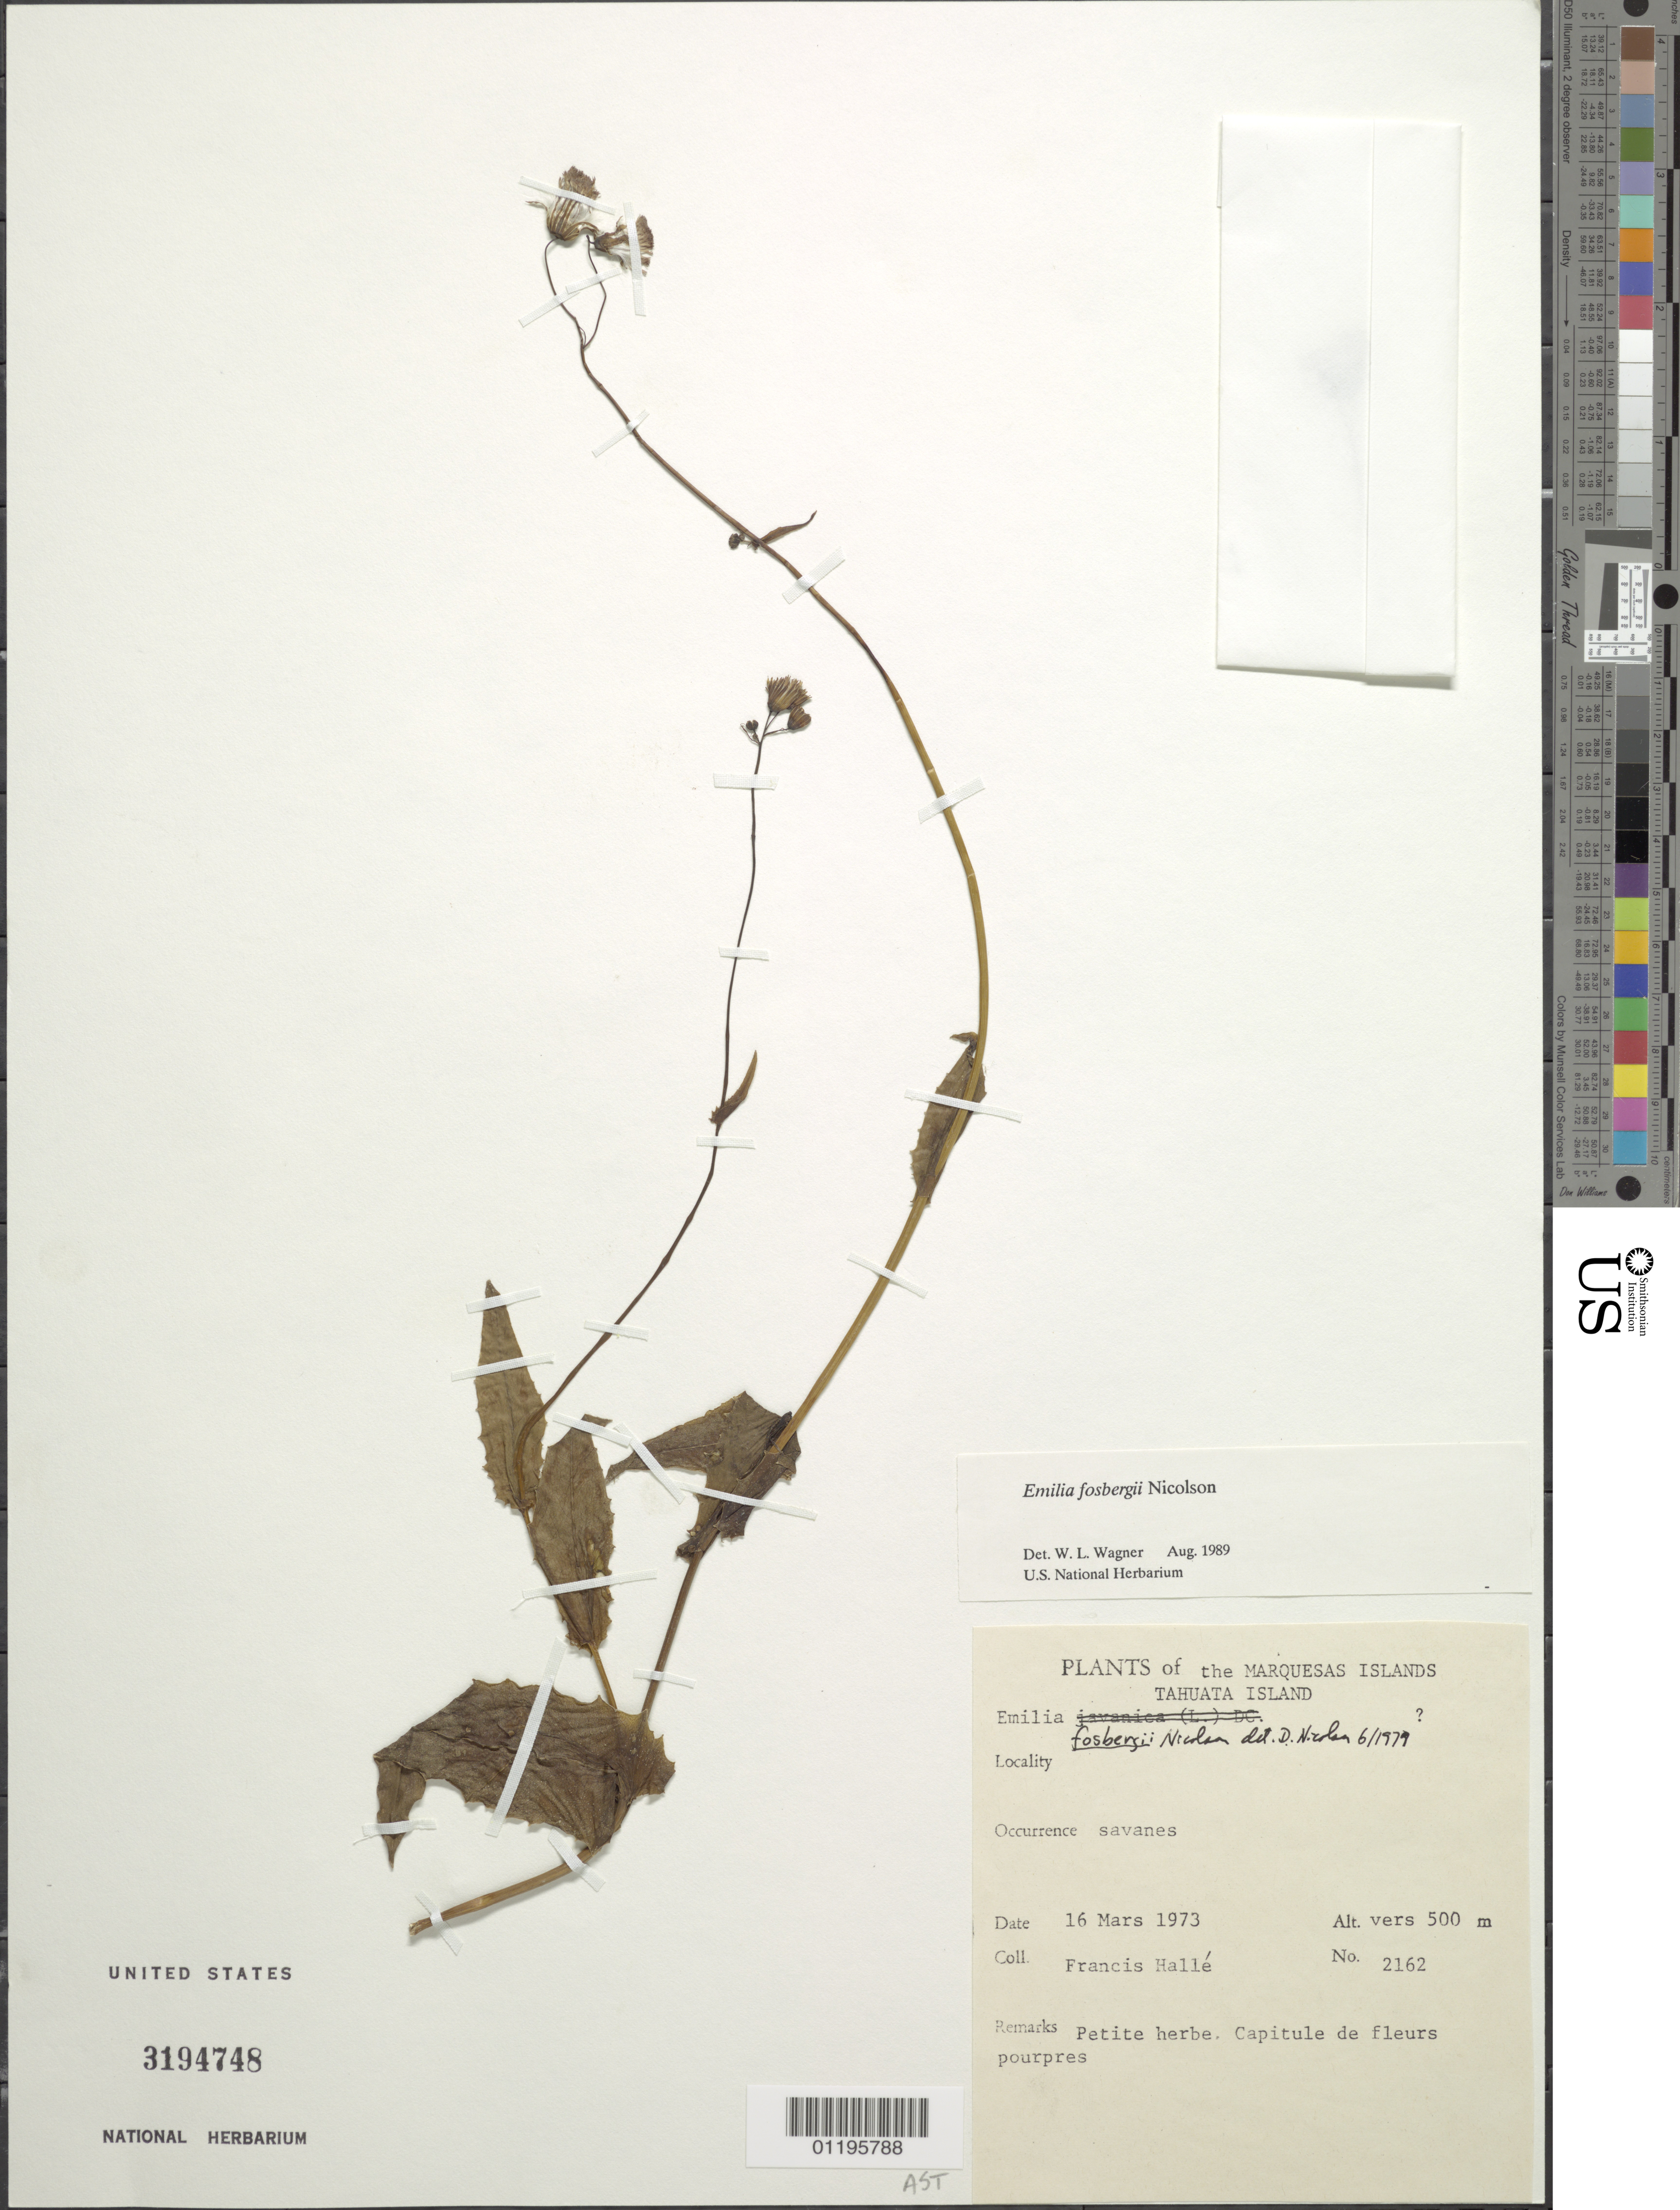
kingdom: Plantae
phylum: Tracheophyta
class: Magnoliopsida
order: Asterales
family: Asteraceae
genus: Emilia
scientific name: Emilia fosbergii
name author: Nicolson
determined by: Wagner, W. L., (BOT), Smithsonian Institution - National Museum of Natural History (UNITED STATES)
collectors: F. Hallé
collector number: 2162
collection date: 1973-03-16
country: French Polynesia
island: Tahuata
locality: Savanne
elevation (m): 500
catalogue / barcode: US 3194748